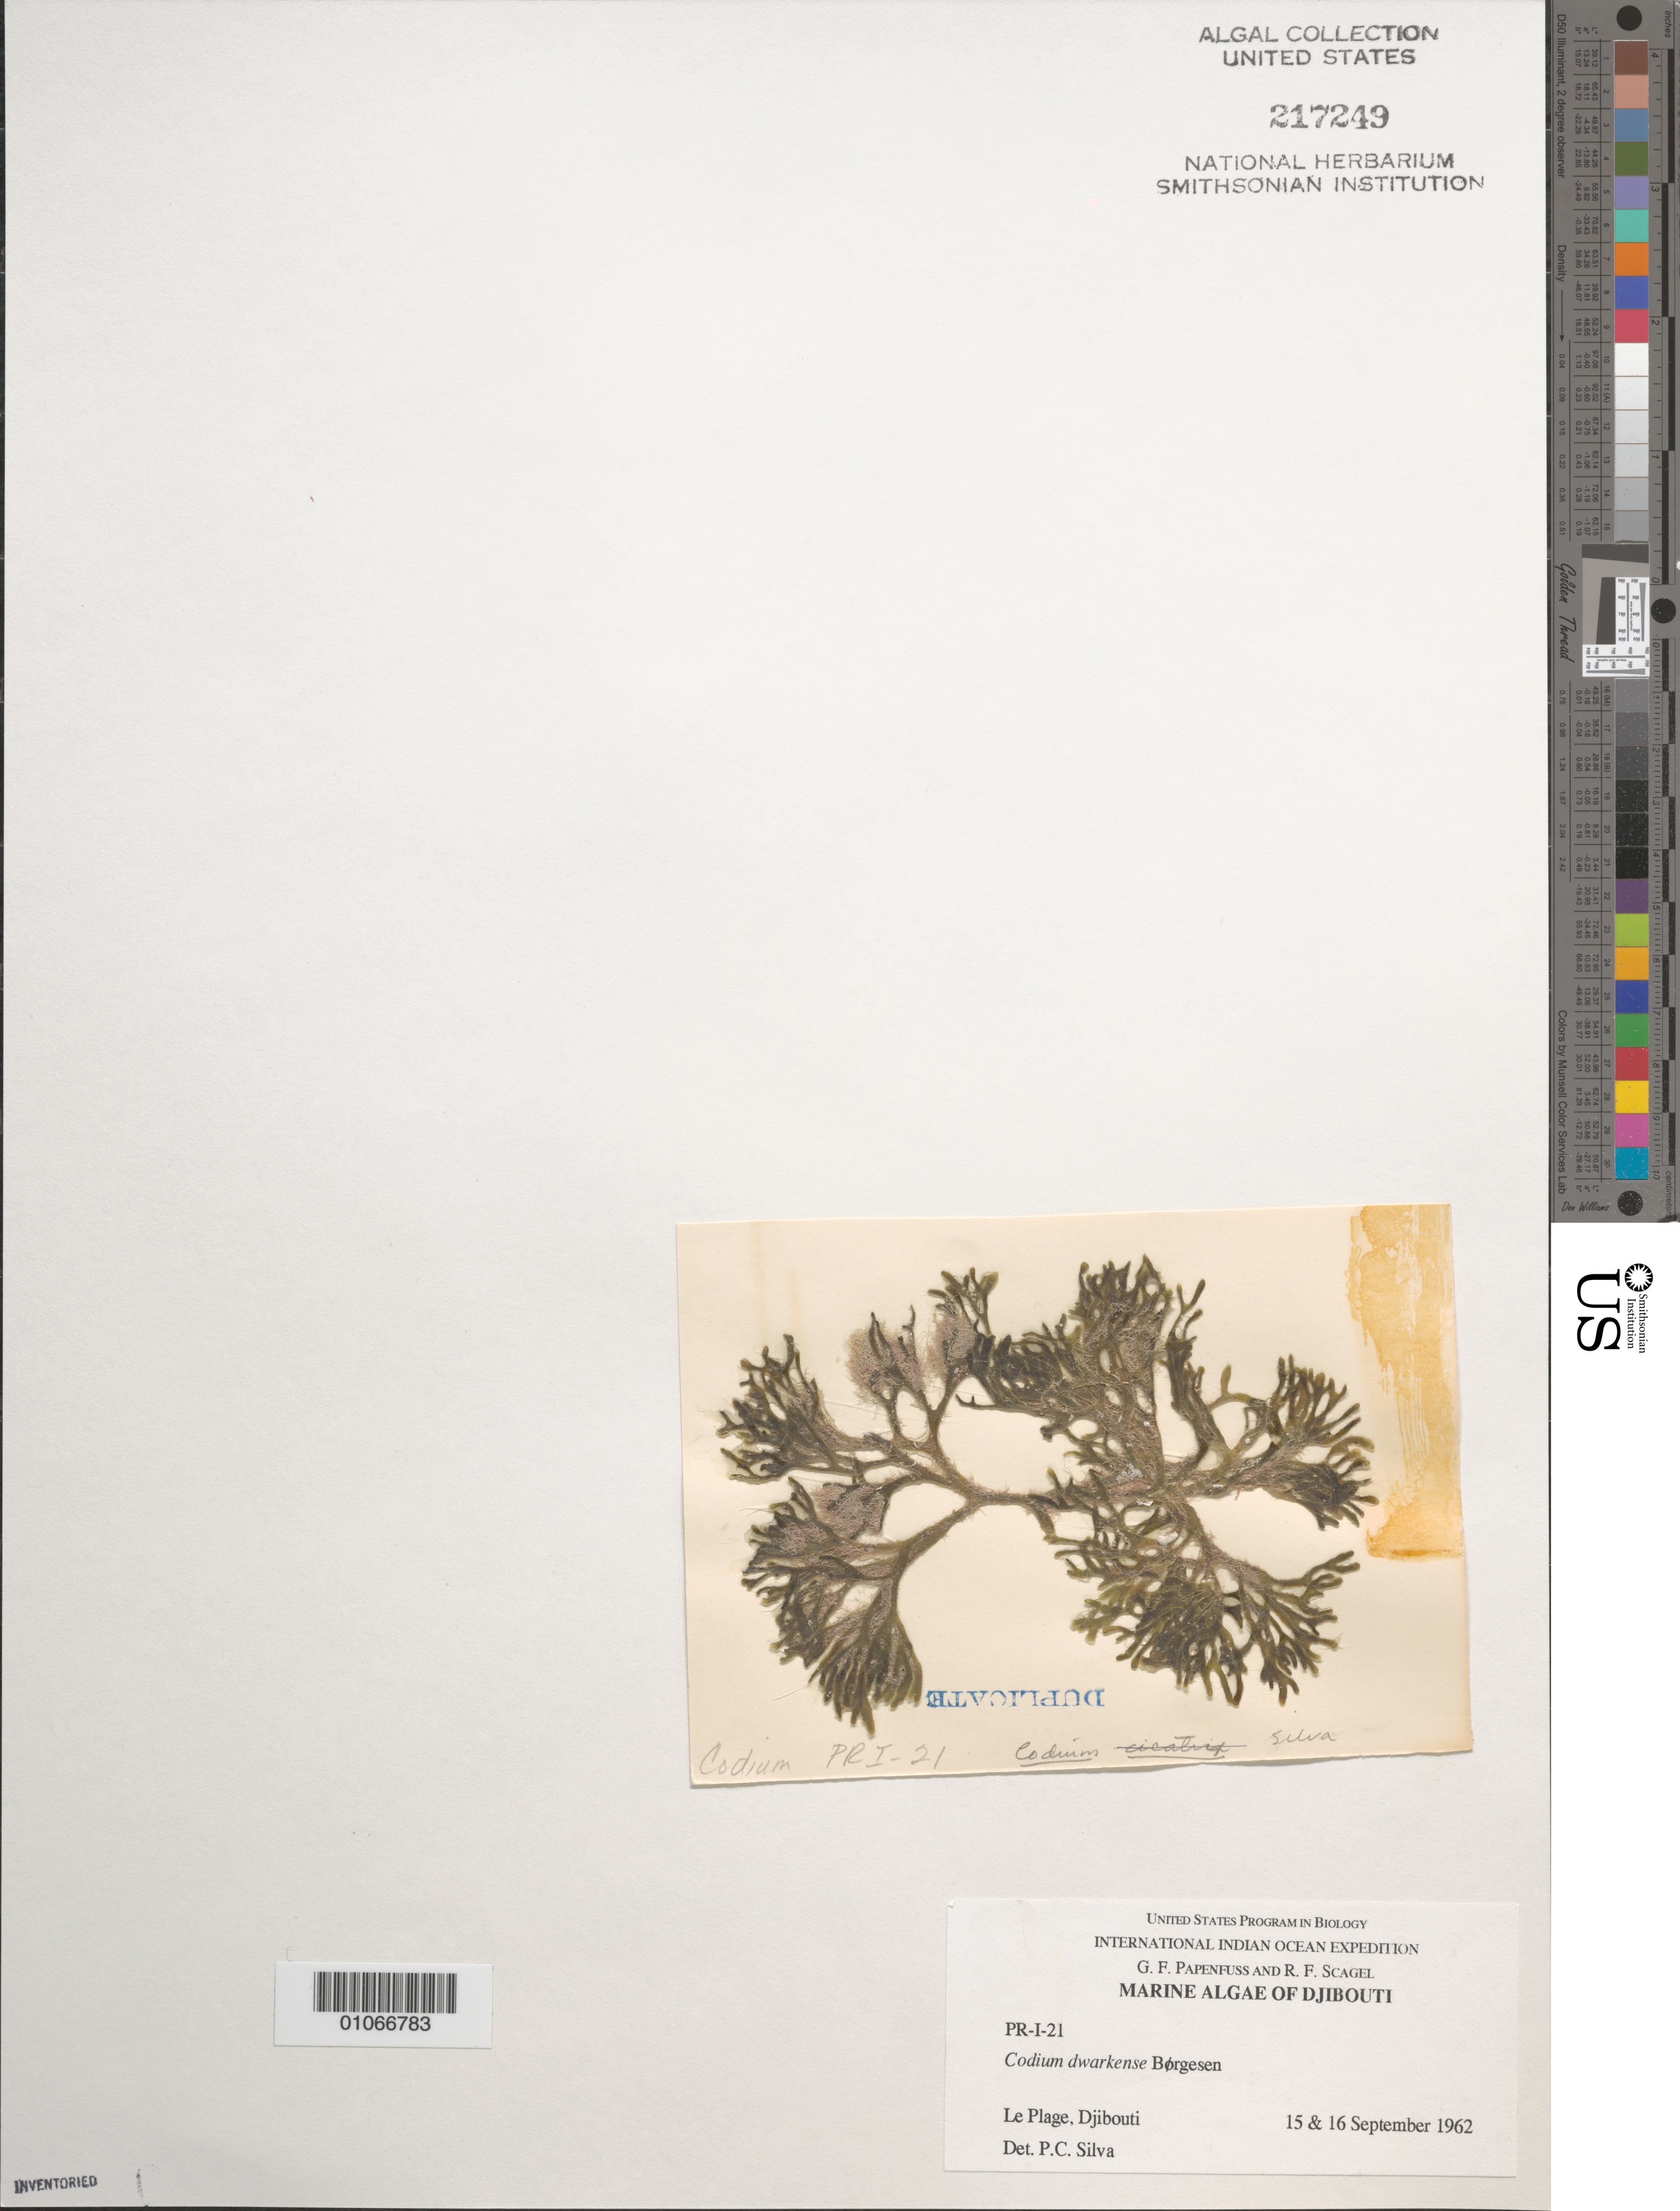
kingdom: Plantae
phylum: Chlorophyta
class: Ulvophyceae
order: Bryopsidales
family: Codiaceae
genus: Codium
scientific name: Codium dwarkense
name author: Børgesen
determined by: Silva, P. C.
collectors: G. Papenfuss & R. F. Scagel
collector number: PR-I-21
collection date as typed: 15 Sep 1962 and 16 Sep 1962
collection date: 1962-09-15,1962-09-16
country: Djibouti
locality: Le Plage, Djibouti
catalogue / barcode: US 217249